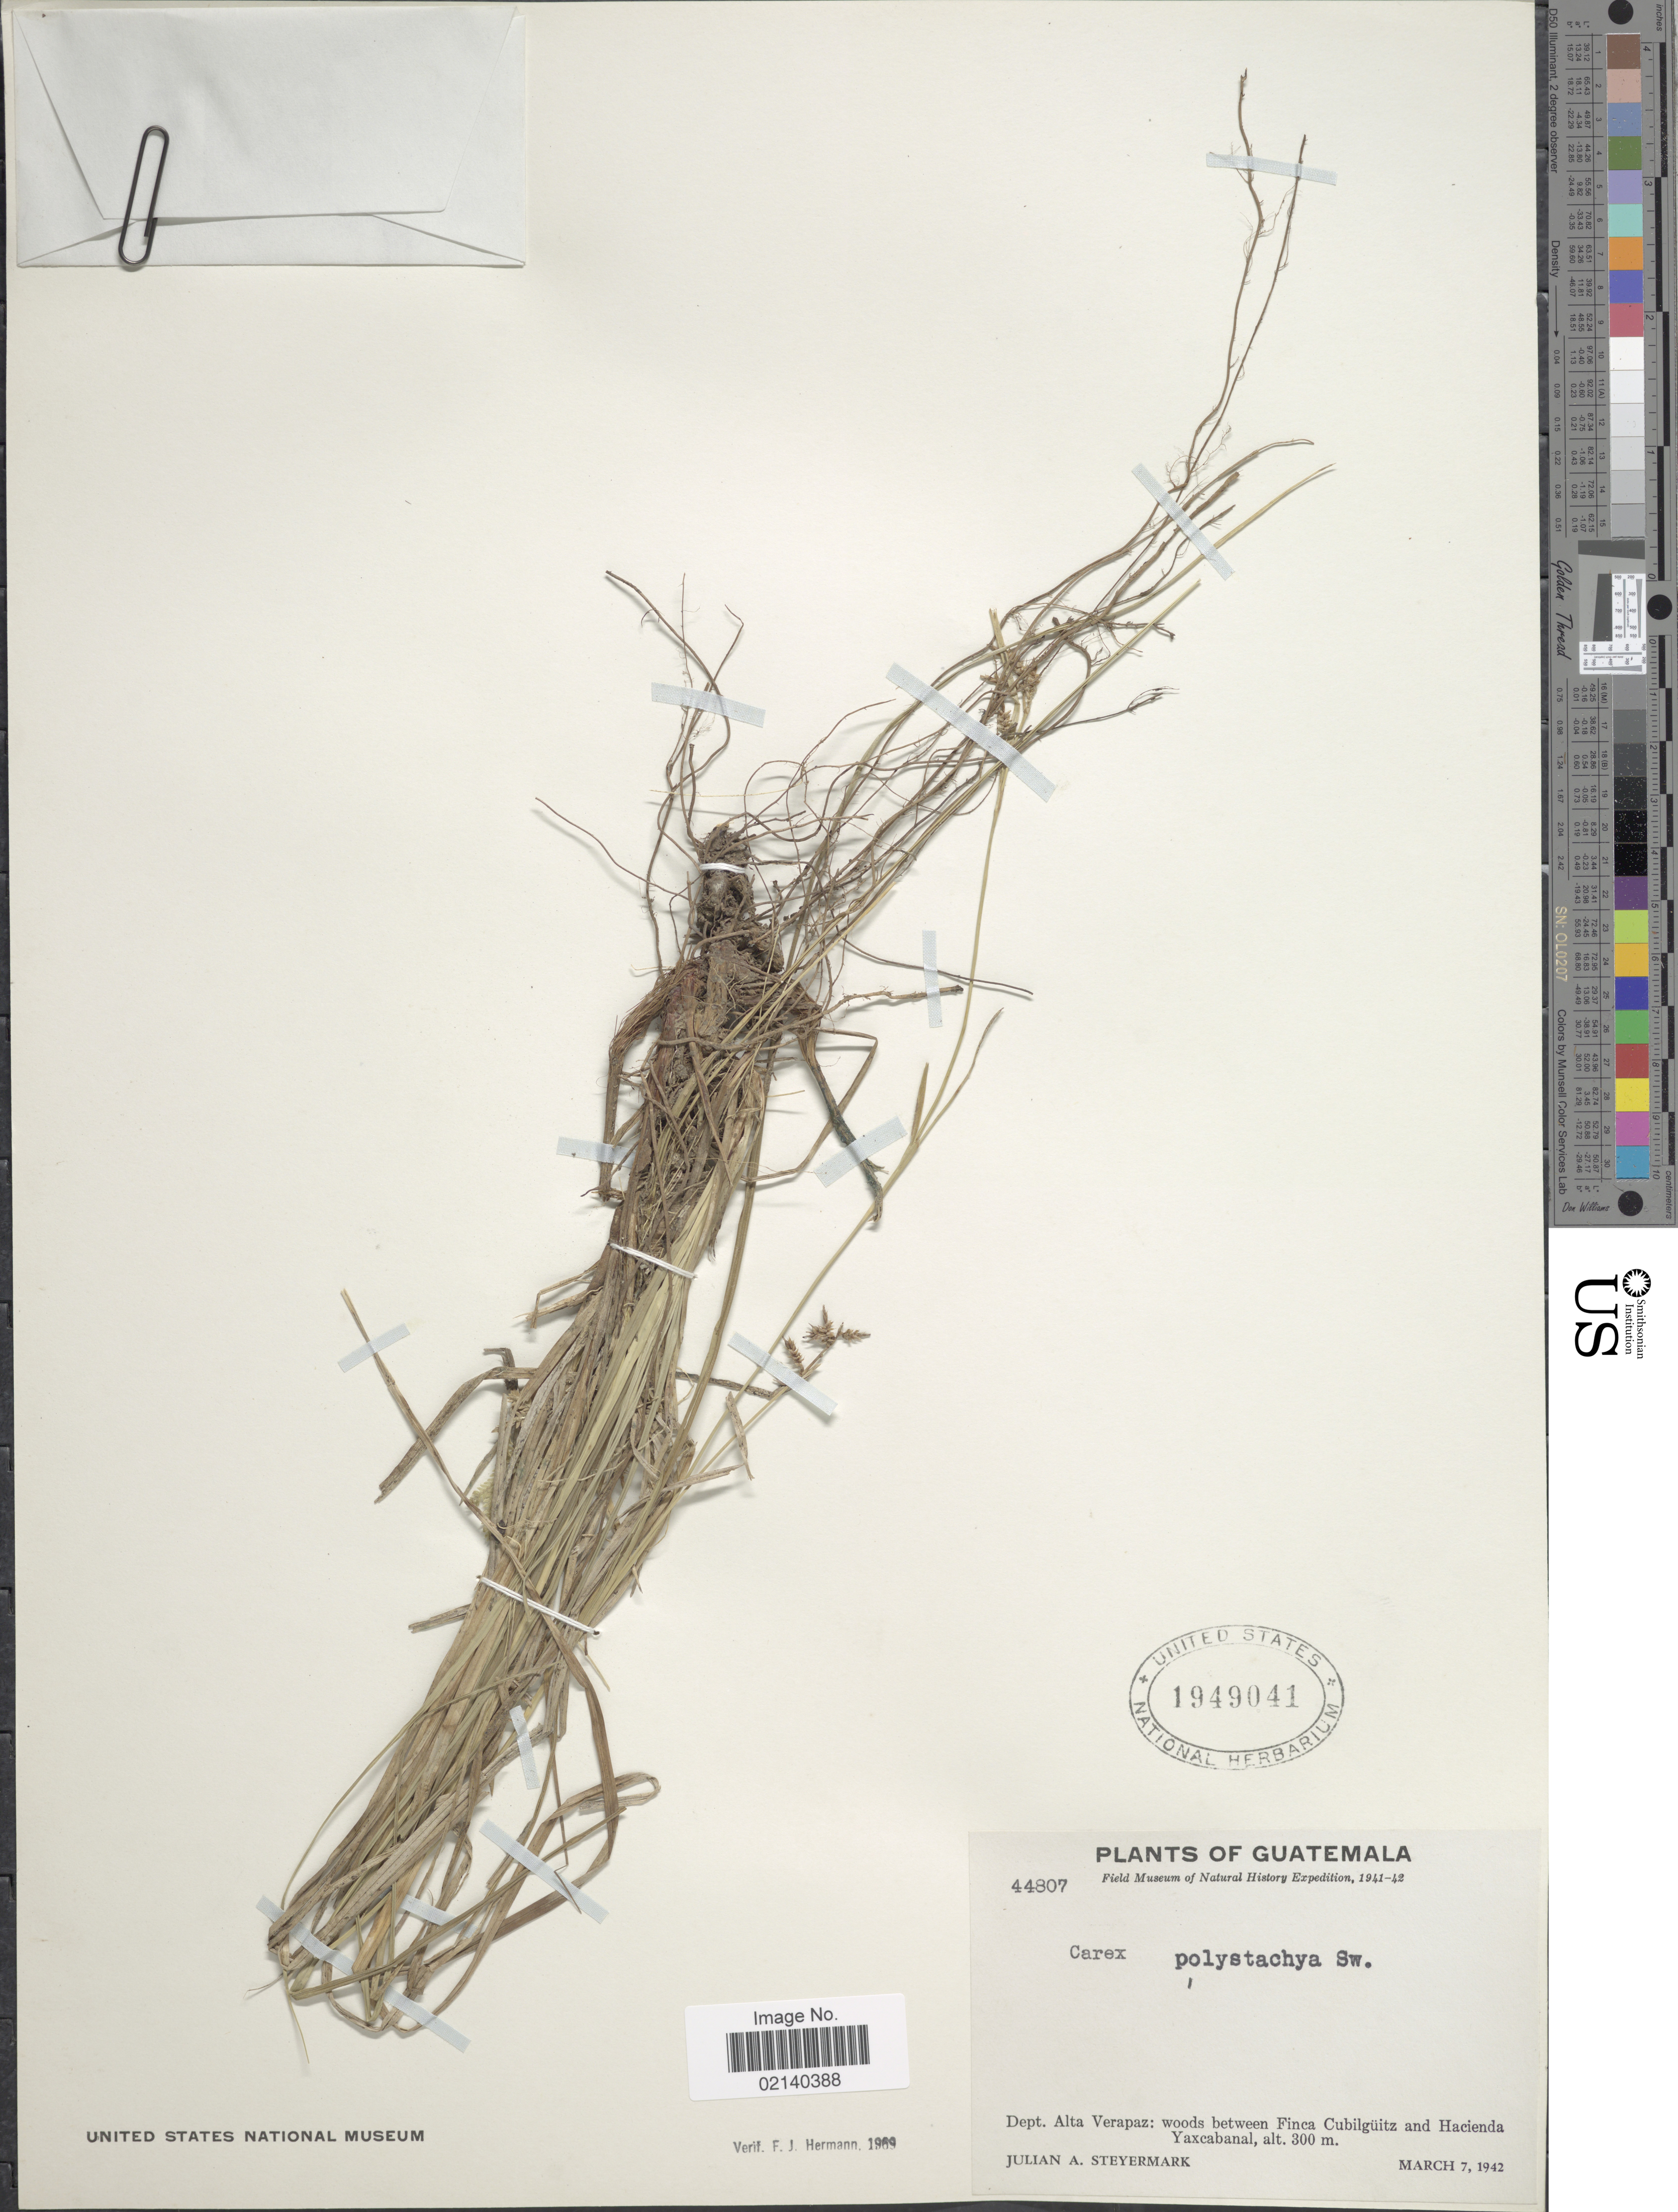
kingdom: Plantae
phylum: Tracheophyta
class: Liliopsida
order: Poales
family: Cyperaceae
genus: Carex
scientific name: Carex polystachya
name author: Sw. ex Wahlenb.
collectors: J. Steyermark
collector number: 44807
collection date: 1942-03-07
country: Guatemala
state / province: Alta Verapaz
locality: Woods between Finca Cubilguitz and Hacienda Yaxcabanal.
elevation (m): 300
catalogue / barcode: US 1949041